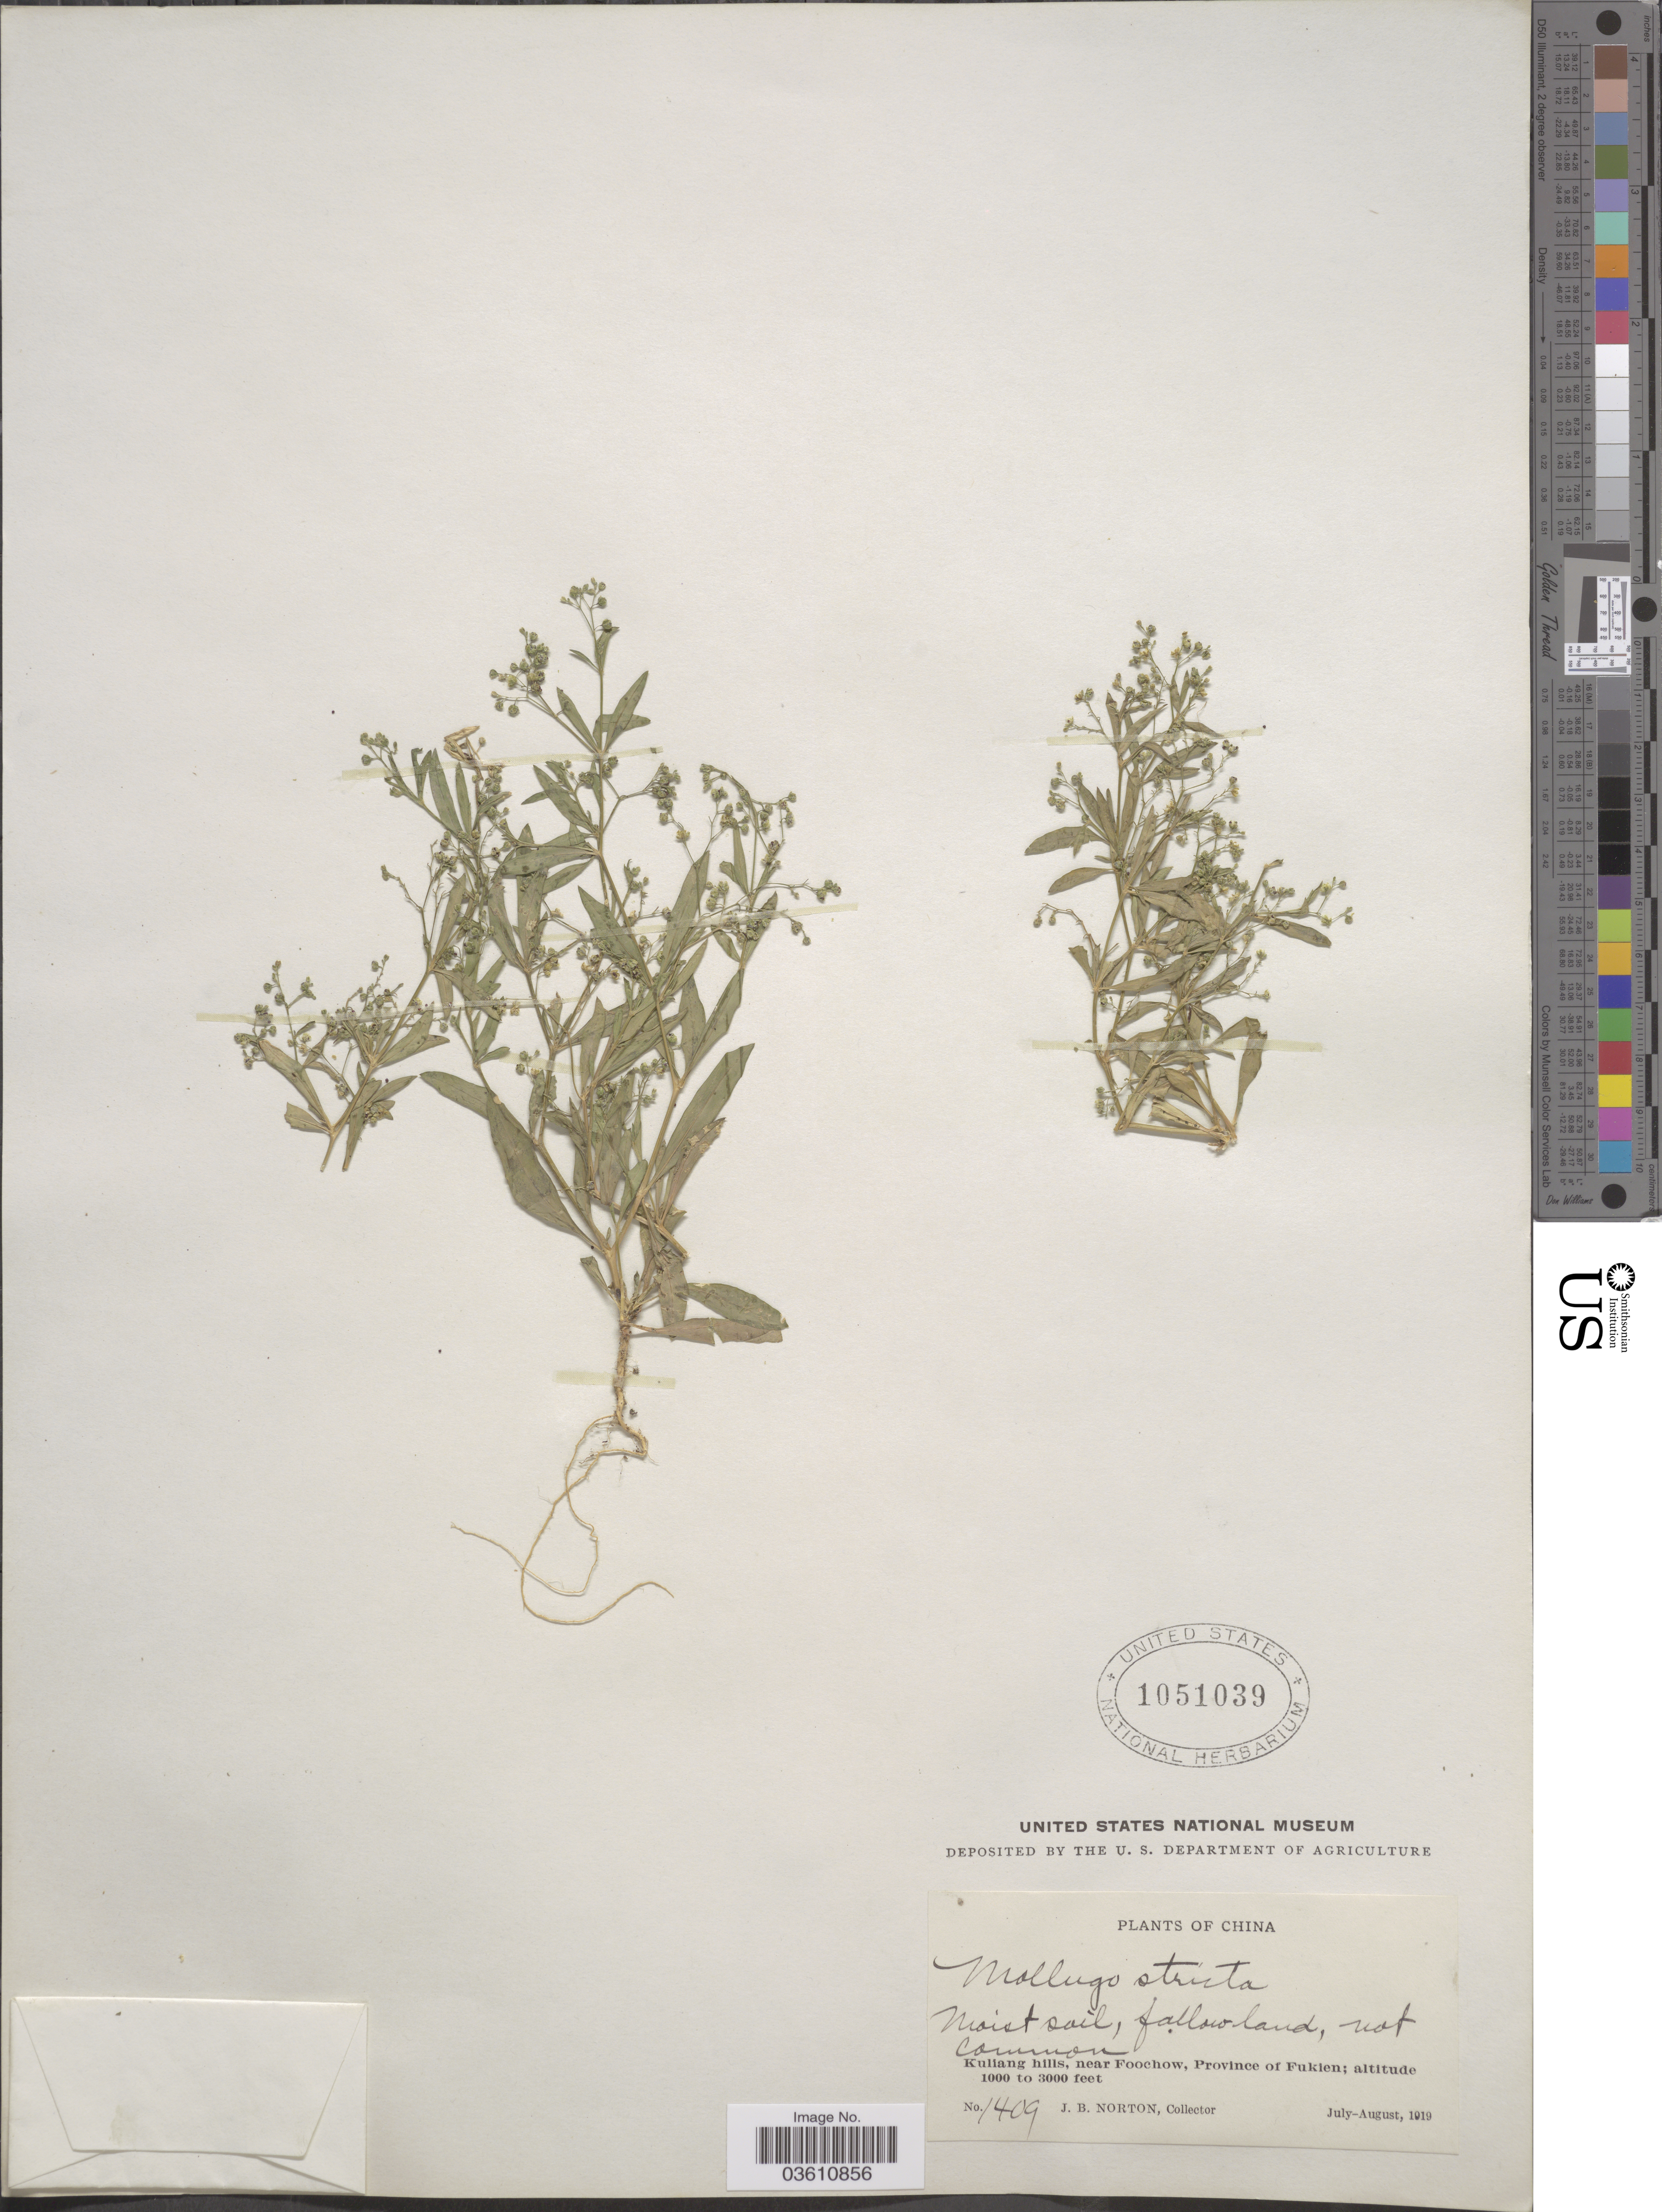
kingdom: Plantae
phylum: Tracheophyta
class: Magnoliopsida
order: Caryophyllales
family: Molluginaceae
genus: Trigastrotheca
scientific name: Trigastrotheca pentaphylla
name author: (L.) Thulin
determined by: Strong, Mark T., (BOT), Smithsonian Institution - National Museum of Natural History (UNITED STATES)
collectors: J. B. Norton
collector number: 1409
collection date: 1919-07/1919-08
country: China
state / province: Fujian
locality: Kuliang hills, near Foochow.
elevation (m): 305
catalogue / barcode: US 1051039